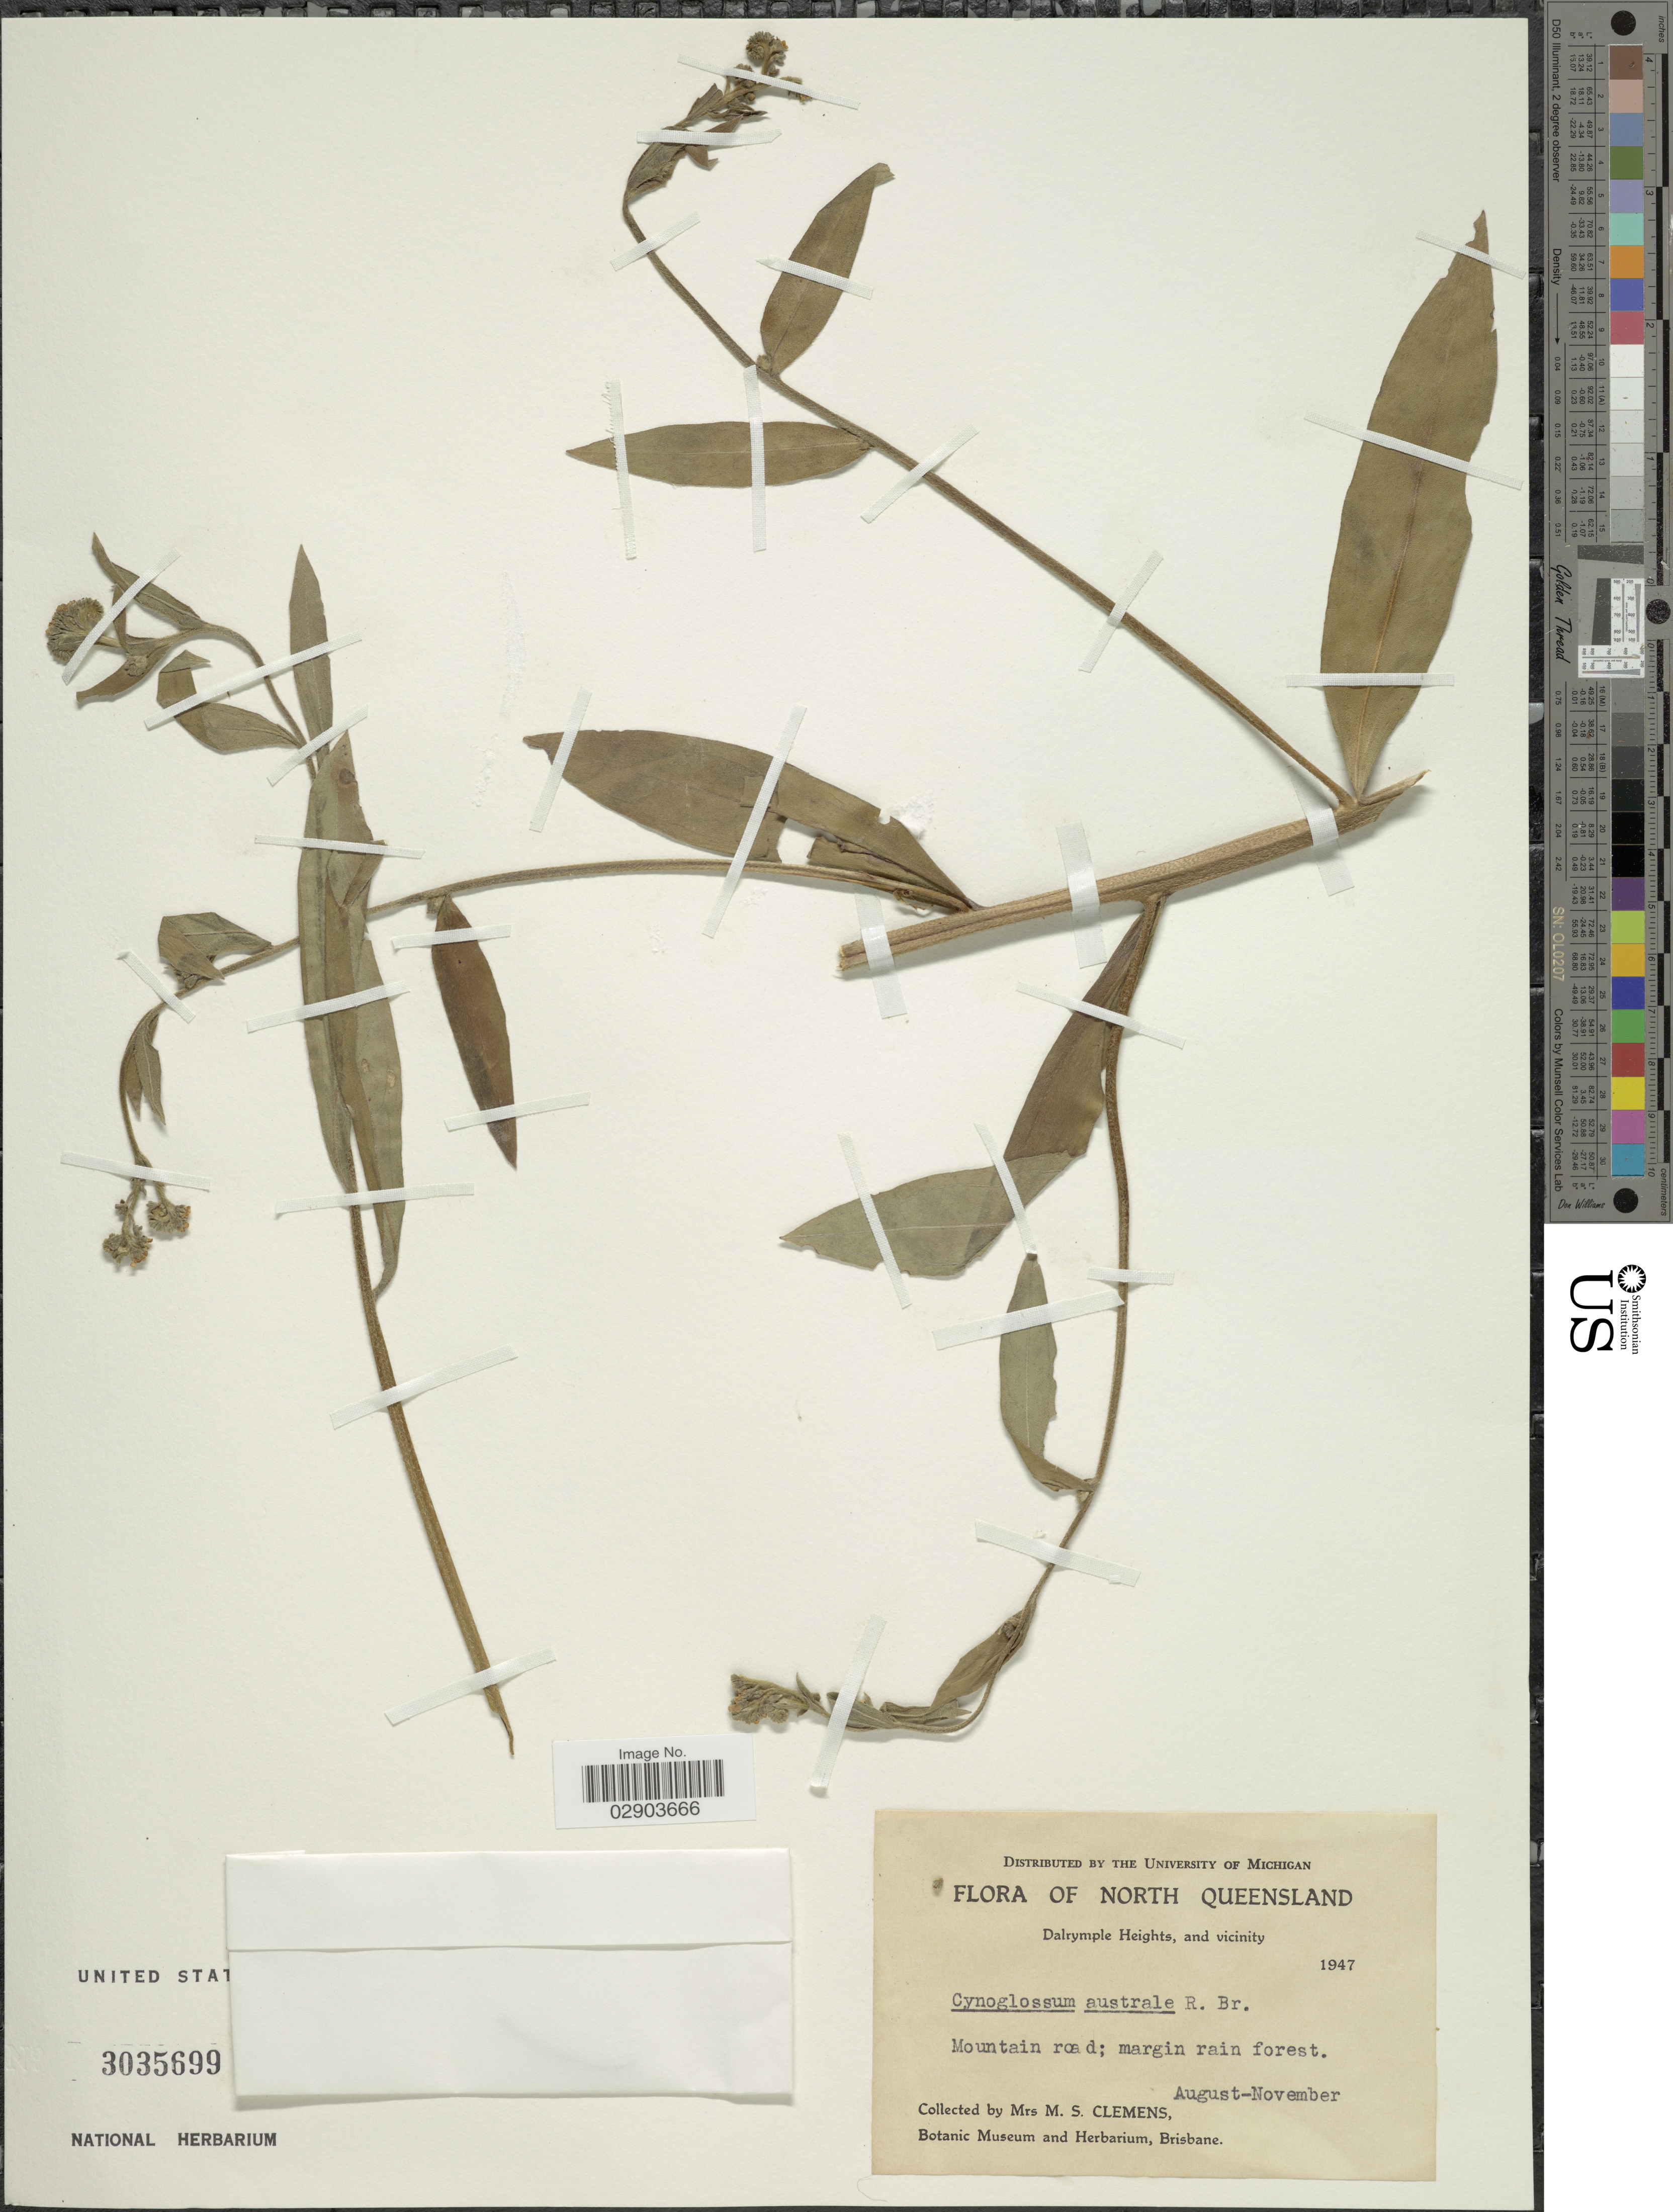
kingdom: Plantae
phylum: Tracheophyta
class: Magnoliopsida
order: Boraginales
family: Boraginaceae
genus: Cynoglossum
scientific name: Cynoglossum australe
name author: R. Br.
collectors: M. S. Clemens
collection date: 1947-08/1947-11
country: Australia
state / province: Queensland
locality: North Queensland, Dalrymple Heights, and vicinity, Mountain road. margin rain forest.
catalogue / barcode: US 3035699